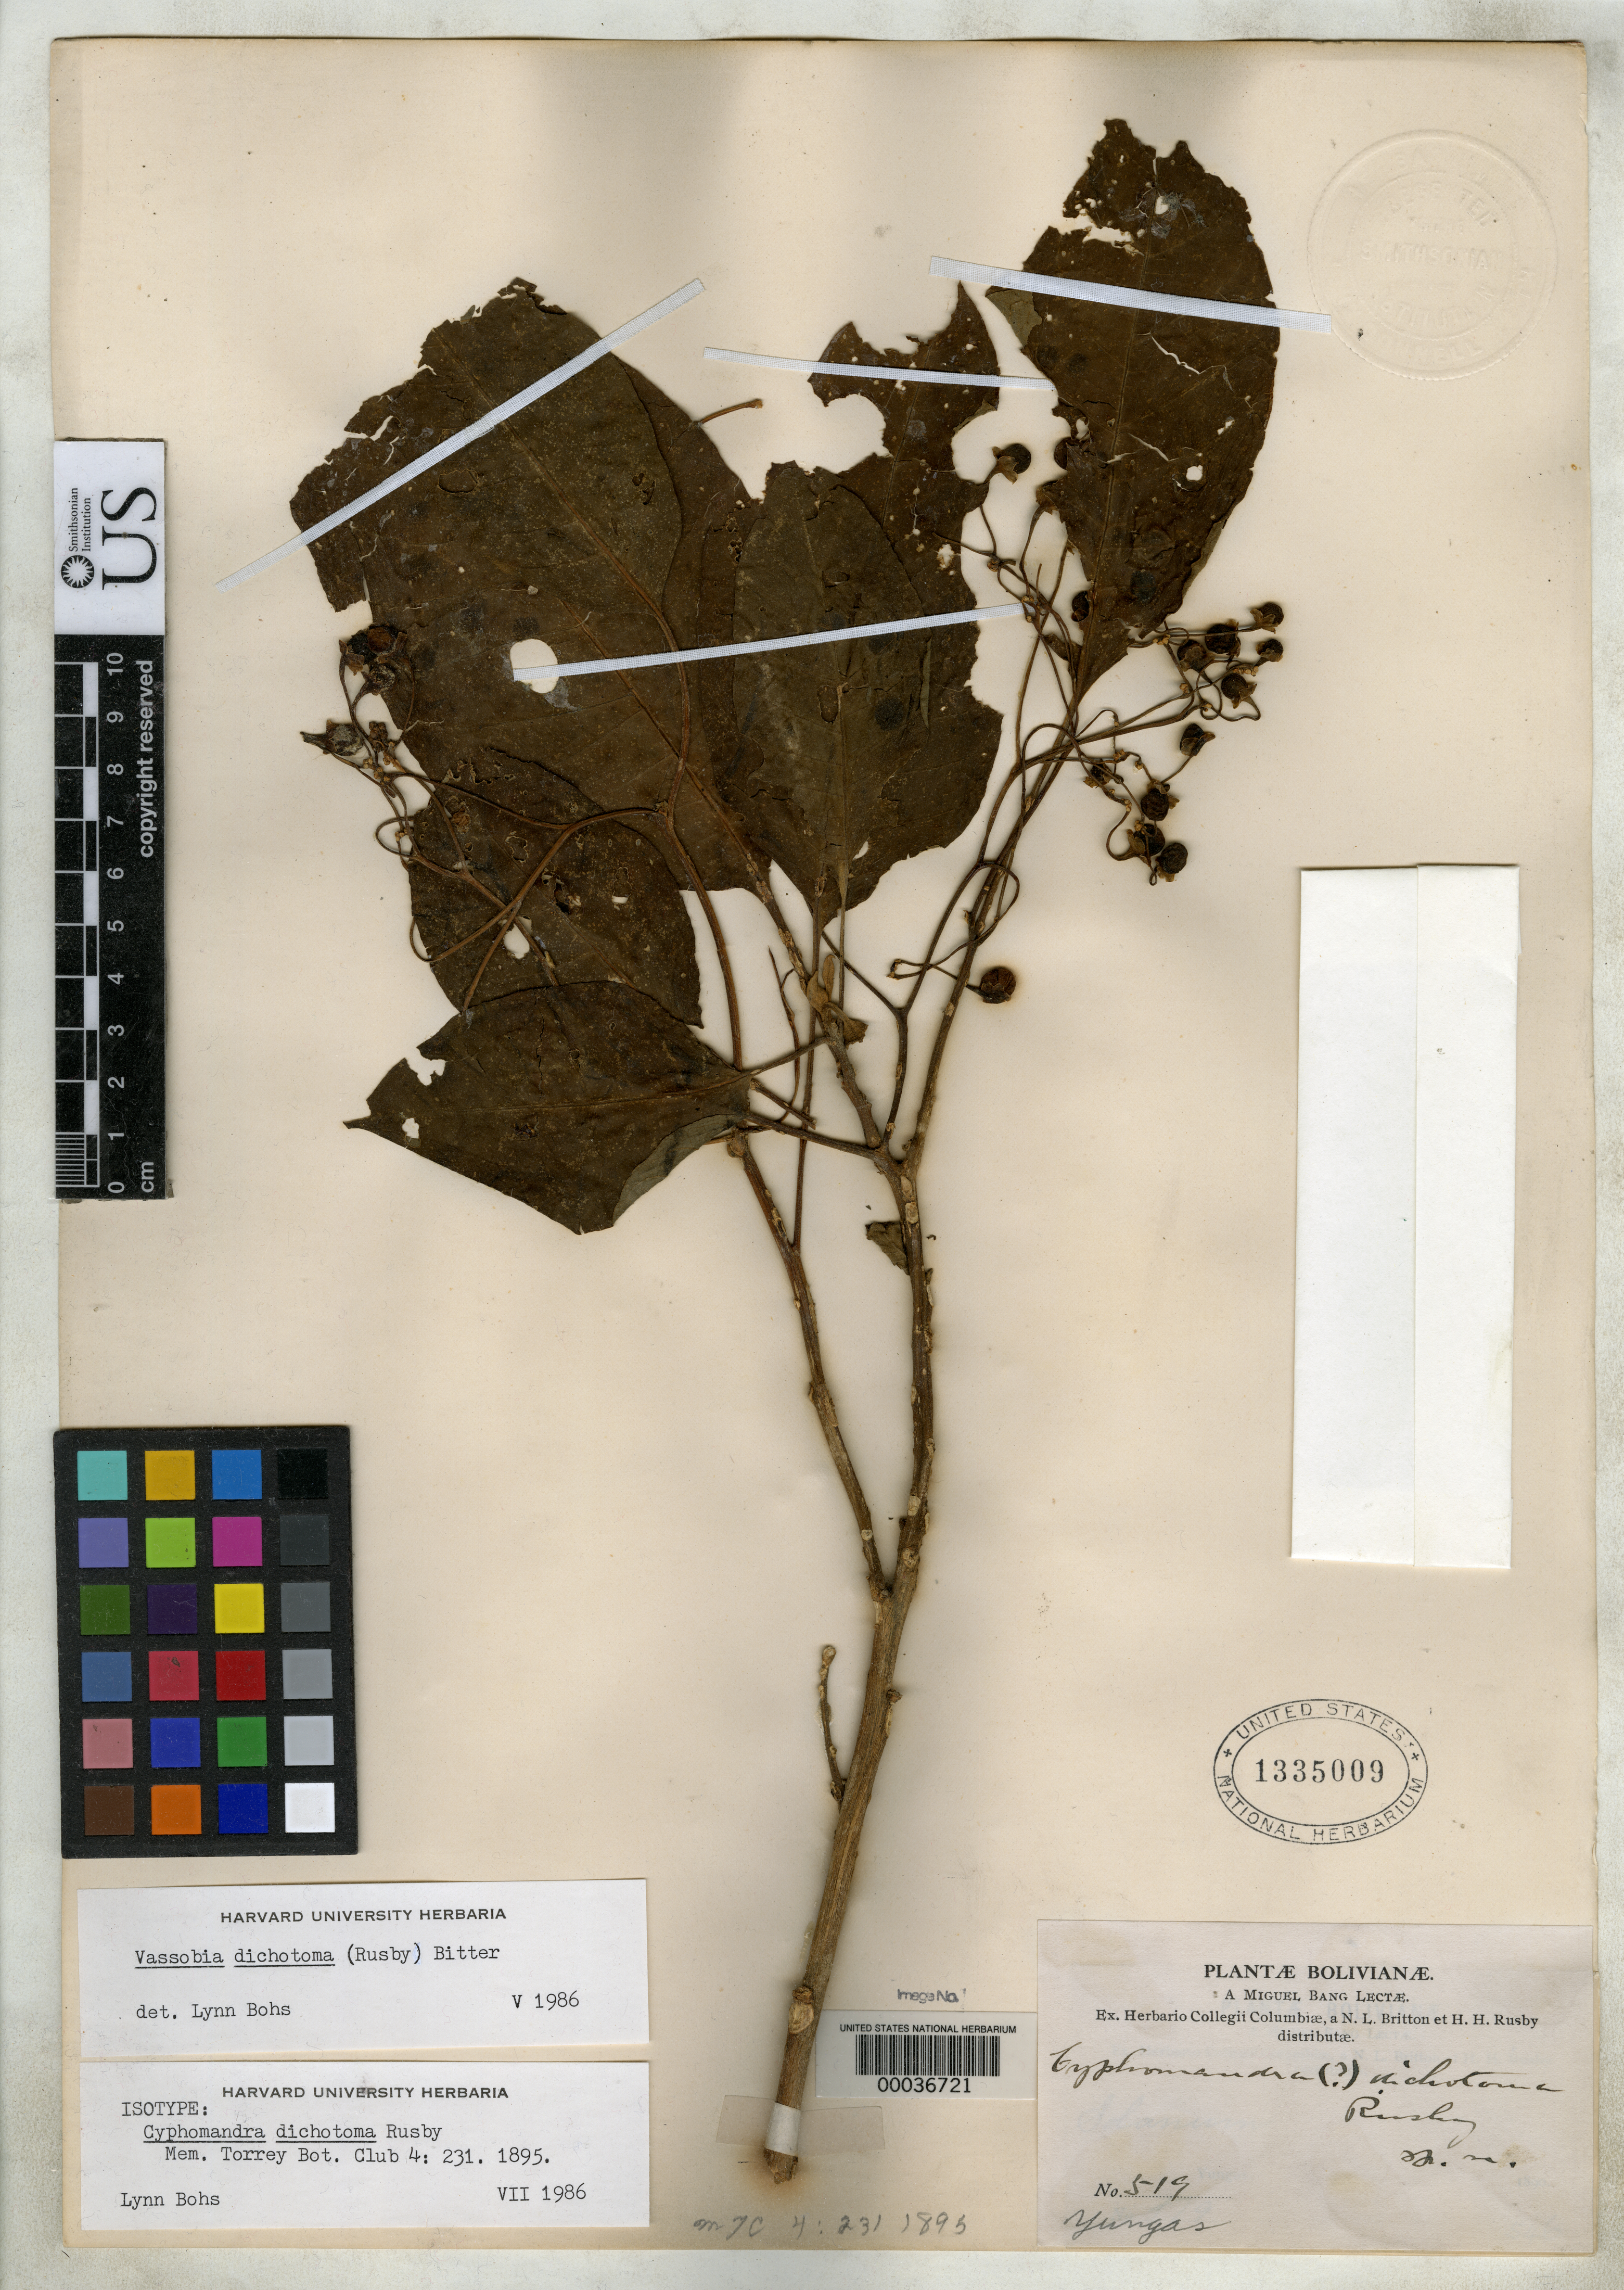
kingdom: Plantae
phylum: Tracheophyta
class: Magnoliopsida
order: Solanales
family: Solanaceae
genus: Cyphomandra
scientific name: Cyphomandra dichotoma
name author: Rusby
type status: Isotype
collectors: M. Bang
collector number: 519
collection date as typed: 1890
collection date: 1890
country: Bolivia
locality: Yungas.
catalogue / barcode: US 1335009